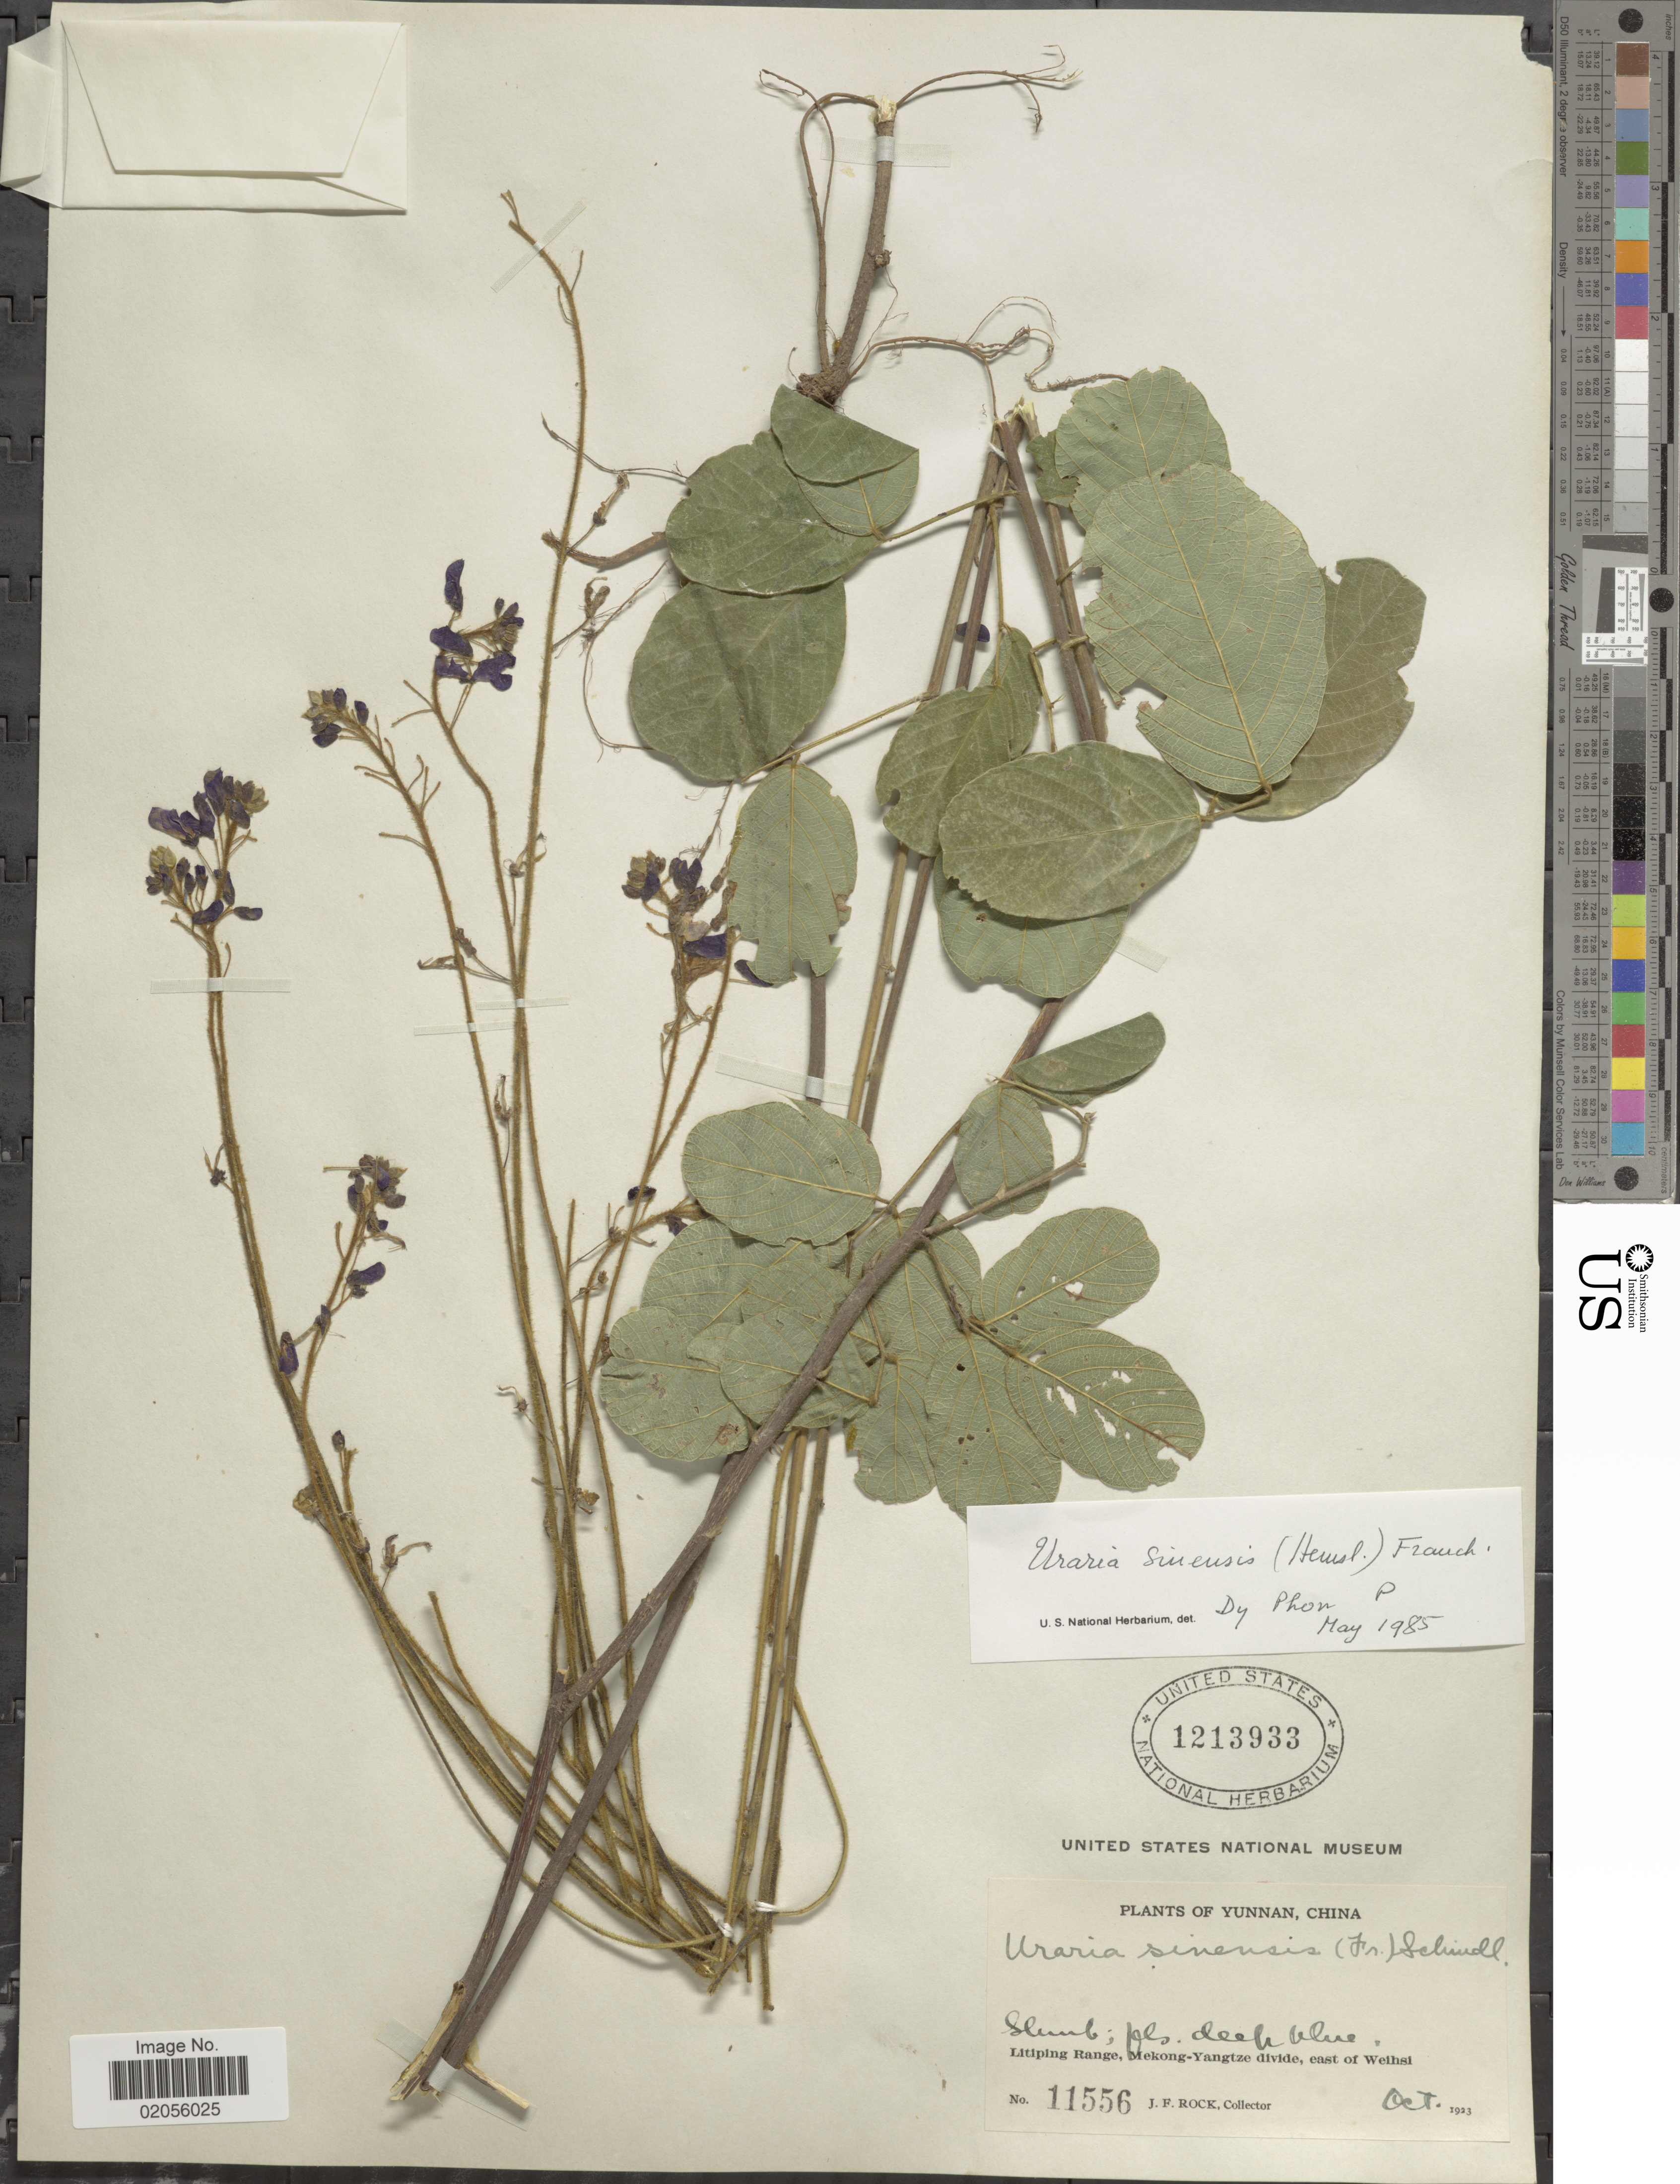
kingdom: Plantae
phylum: Tracheophyta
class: Magnoliopsida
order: Fabales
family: Fabaceae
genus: Uraria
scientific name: Uraria sinensis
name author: (J.H. Hemsl.) Franch.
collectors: J. Rock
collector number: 11556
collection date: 1923-10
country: China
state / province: Yunnan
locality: Litiping Range, Mekong-Yangtze divide, east of Weihsi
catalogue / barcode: US 1213933